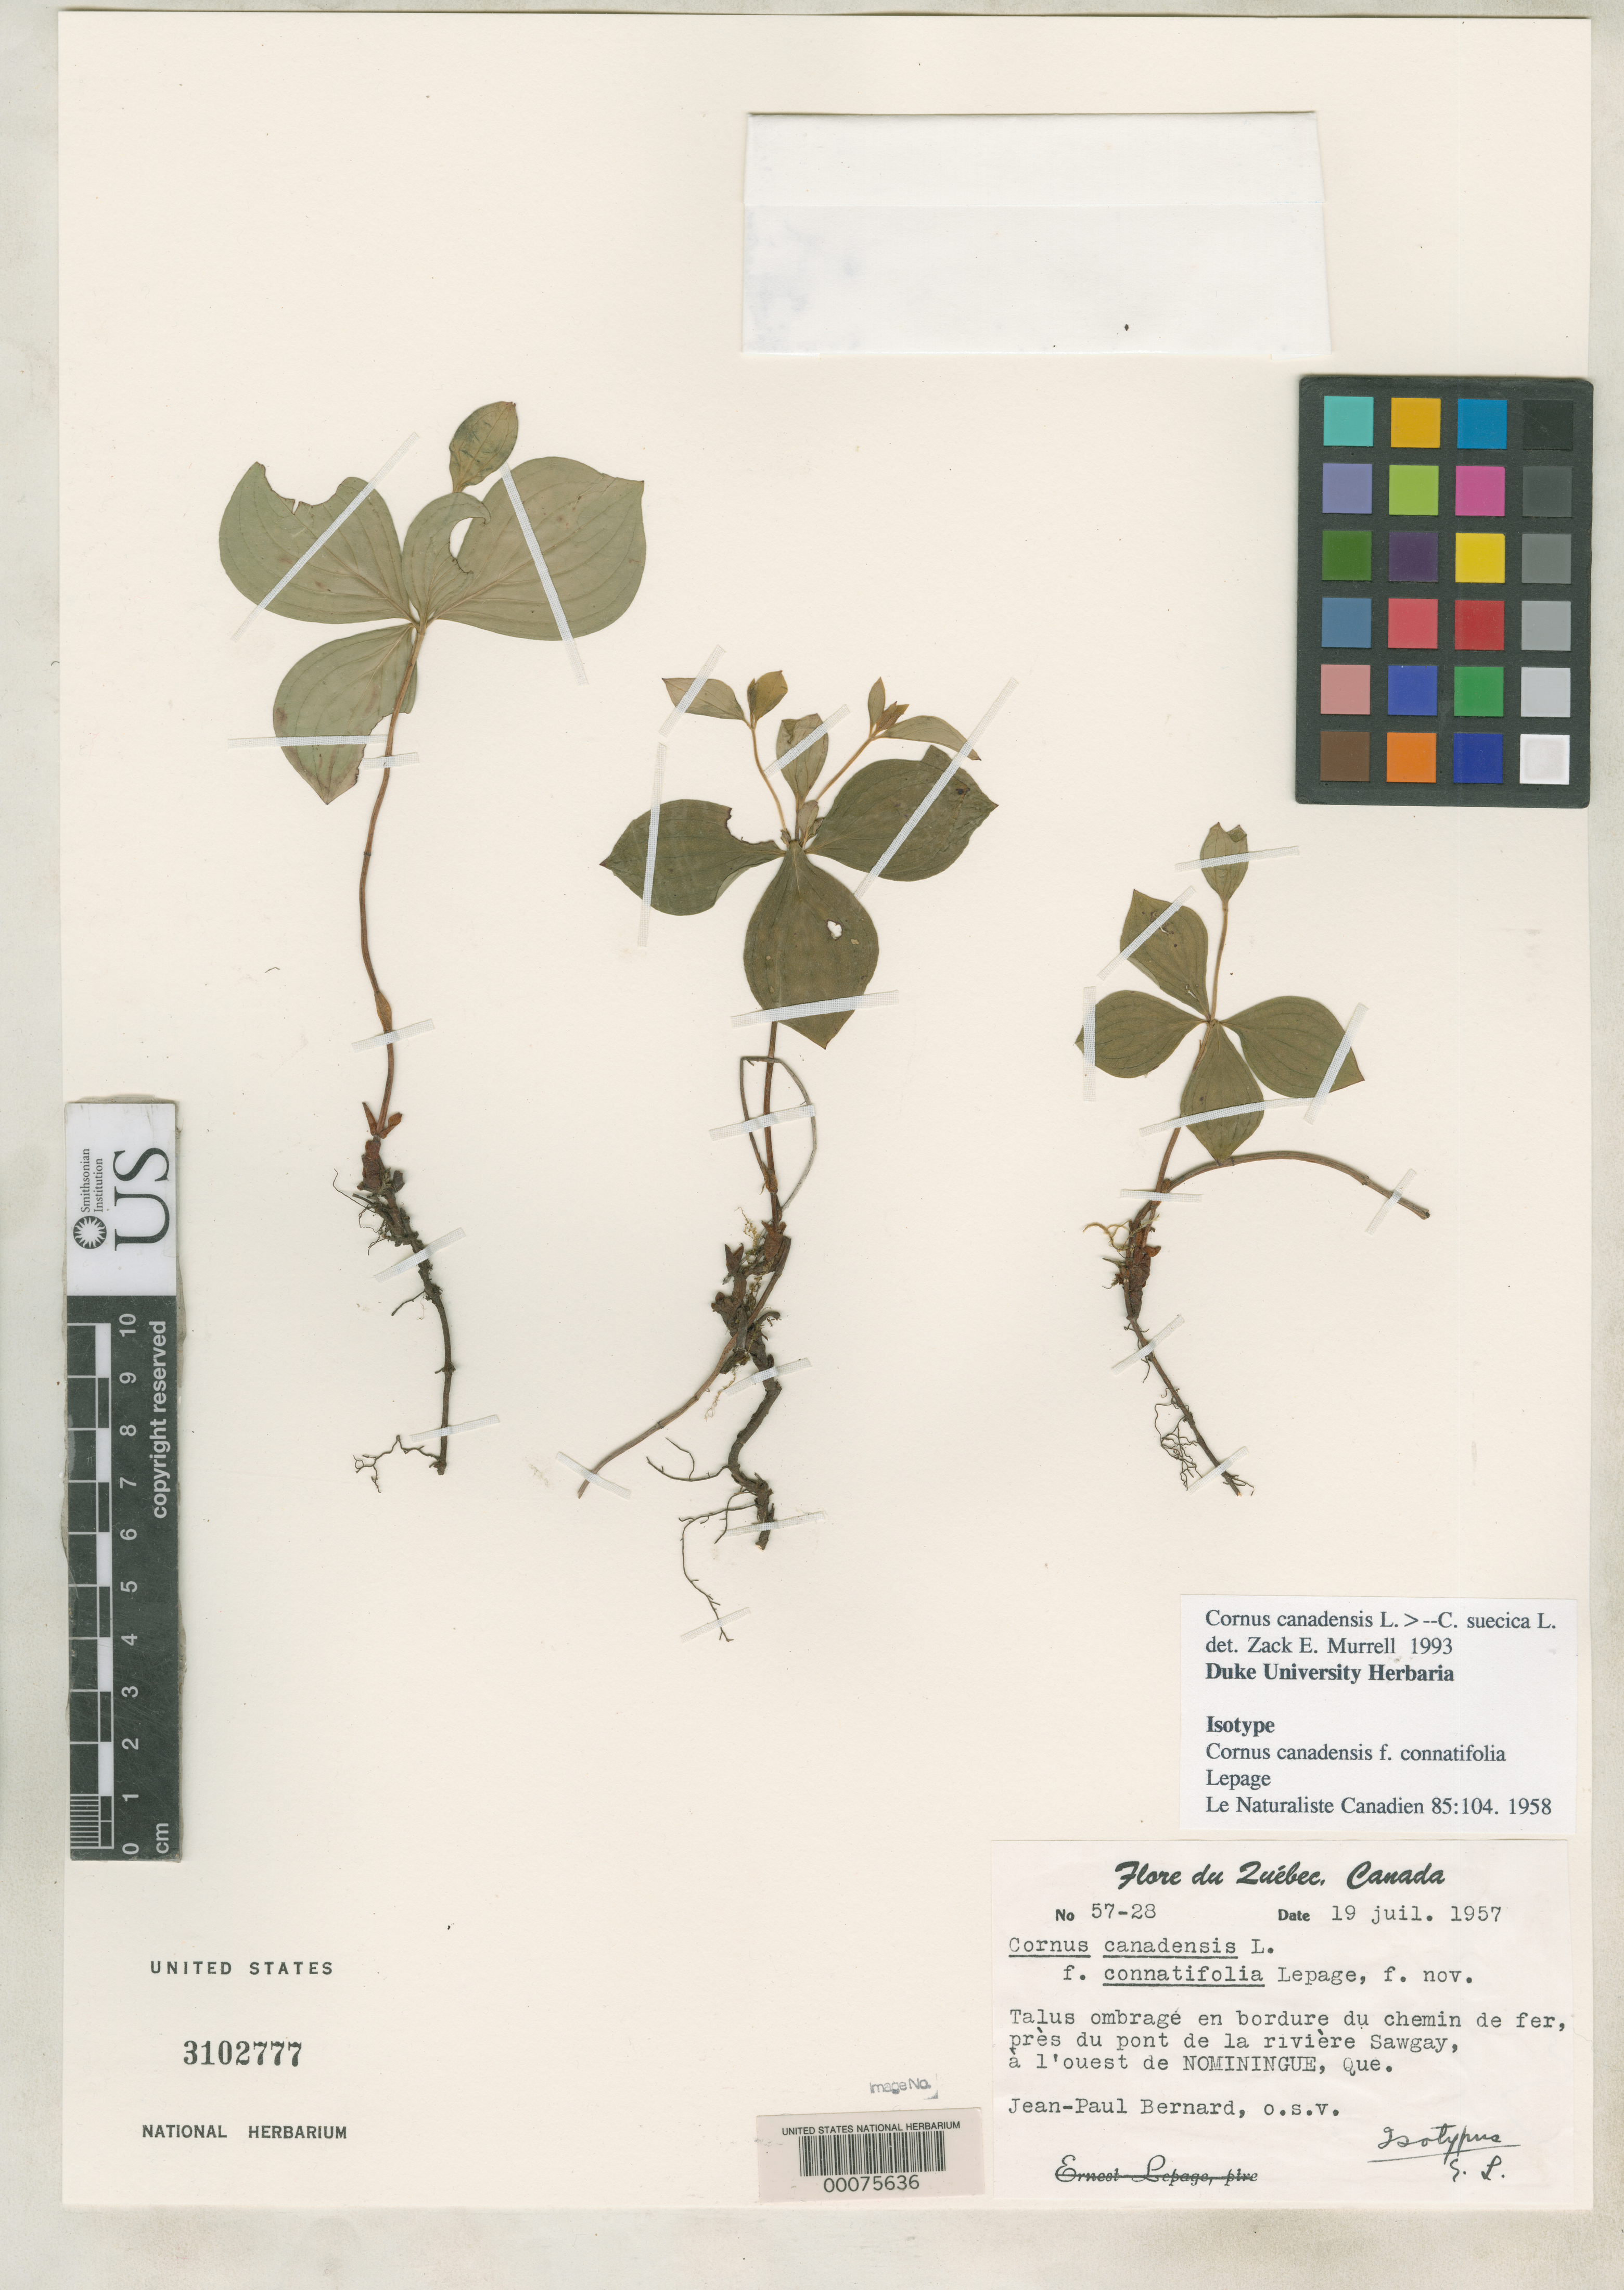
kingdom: Plantae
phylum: Tracheophyta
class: Magnoliopsida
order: Cornales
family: Cornaceae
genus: Cornus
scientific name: Cornus canadensis f. connatifolia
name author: Lepage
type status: Isotype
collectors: J.-P. Bernard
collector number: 57-28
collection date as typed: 19 Jul 1957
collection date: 1957-07-19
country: Canada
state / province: Quebec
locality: Sawgay River, W of Nominingue.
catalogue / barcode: US 3102777